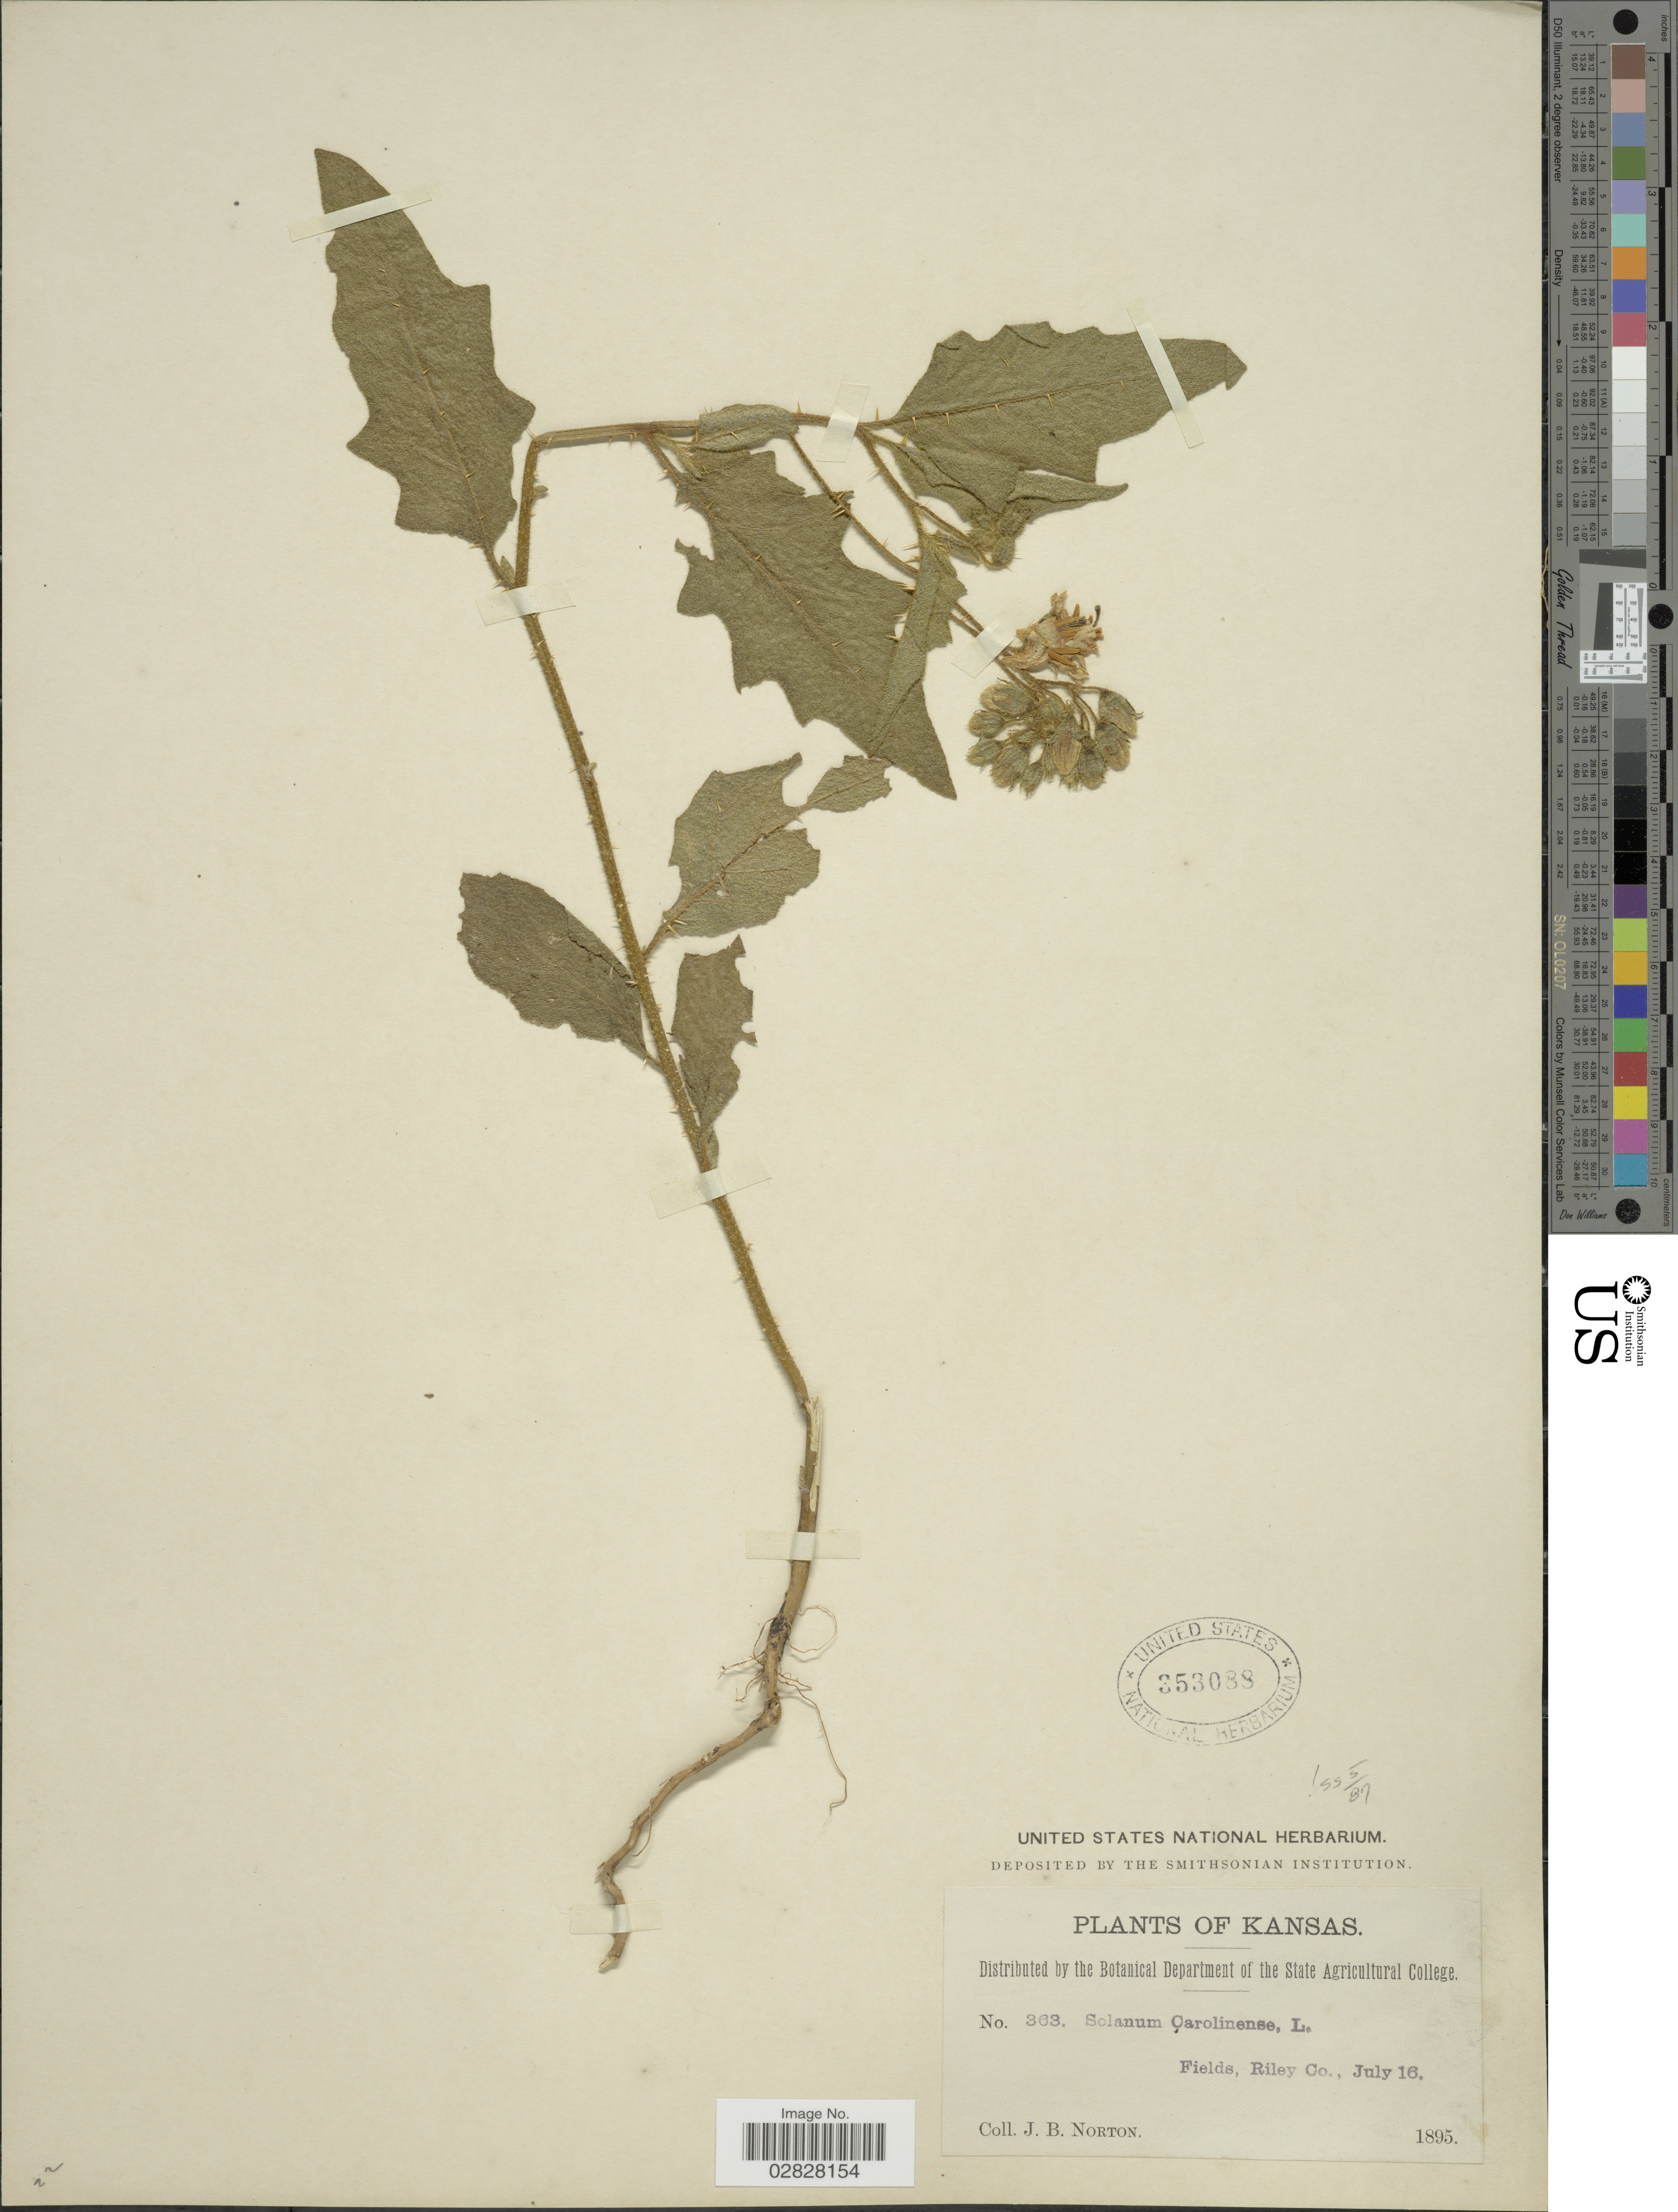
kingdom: Plantae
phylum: Tracheophyta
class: Magnoliopsida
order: Solanales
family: Solanaceae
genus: Solanum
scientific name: Solanum carolinense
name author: L.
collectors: J. B. Norton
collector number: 363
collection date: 1895-07-16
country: United States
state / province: Kansas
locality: Fields, Riley Co.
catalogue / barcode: US 353088